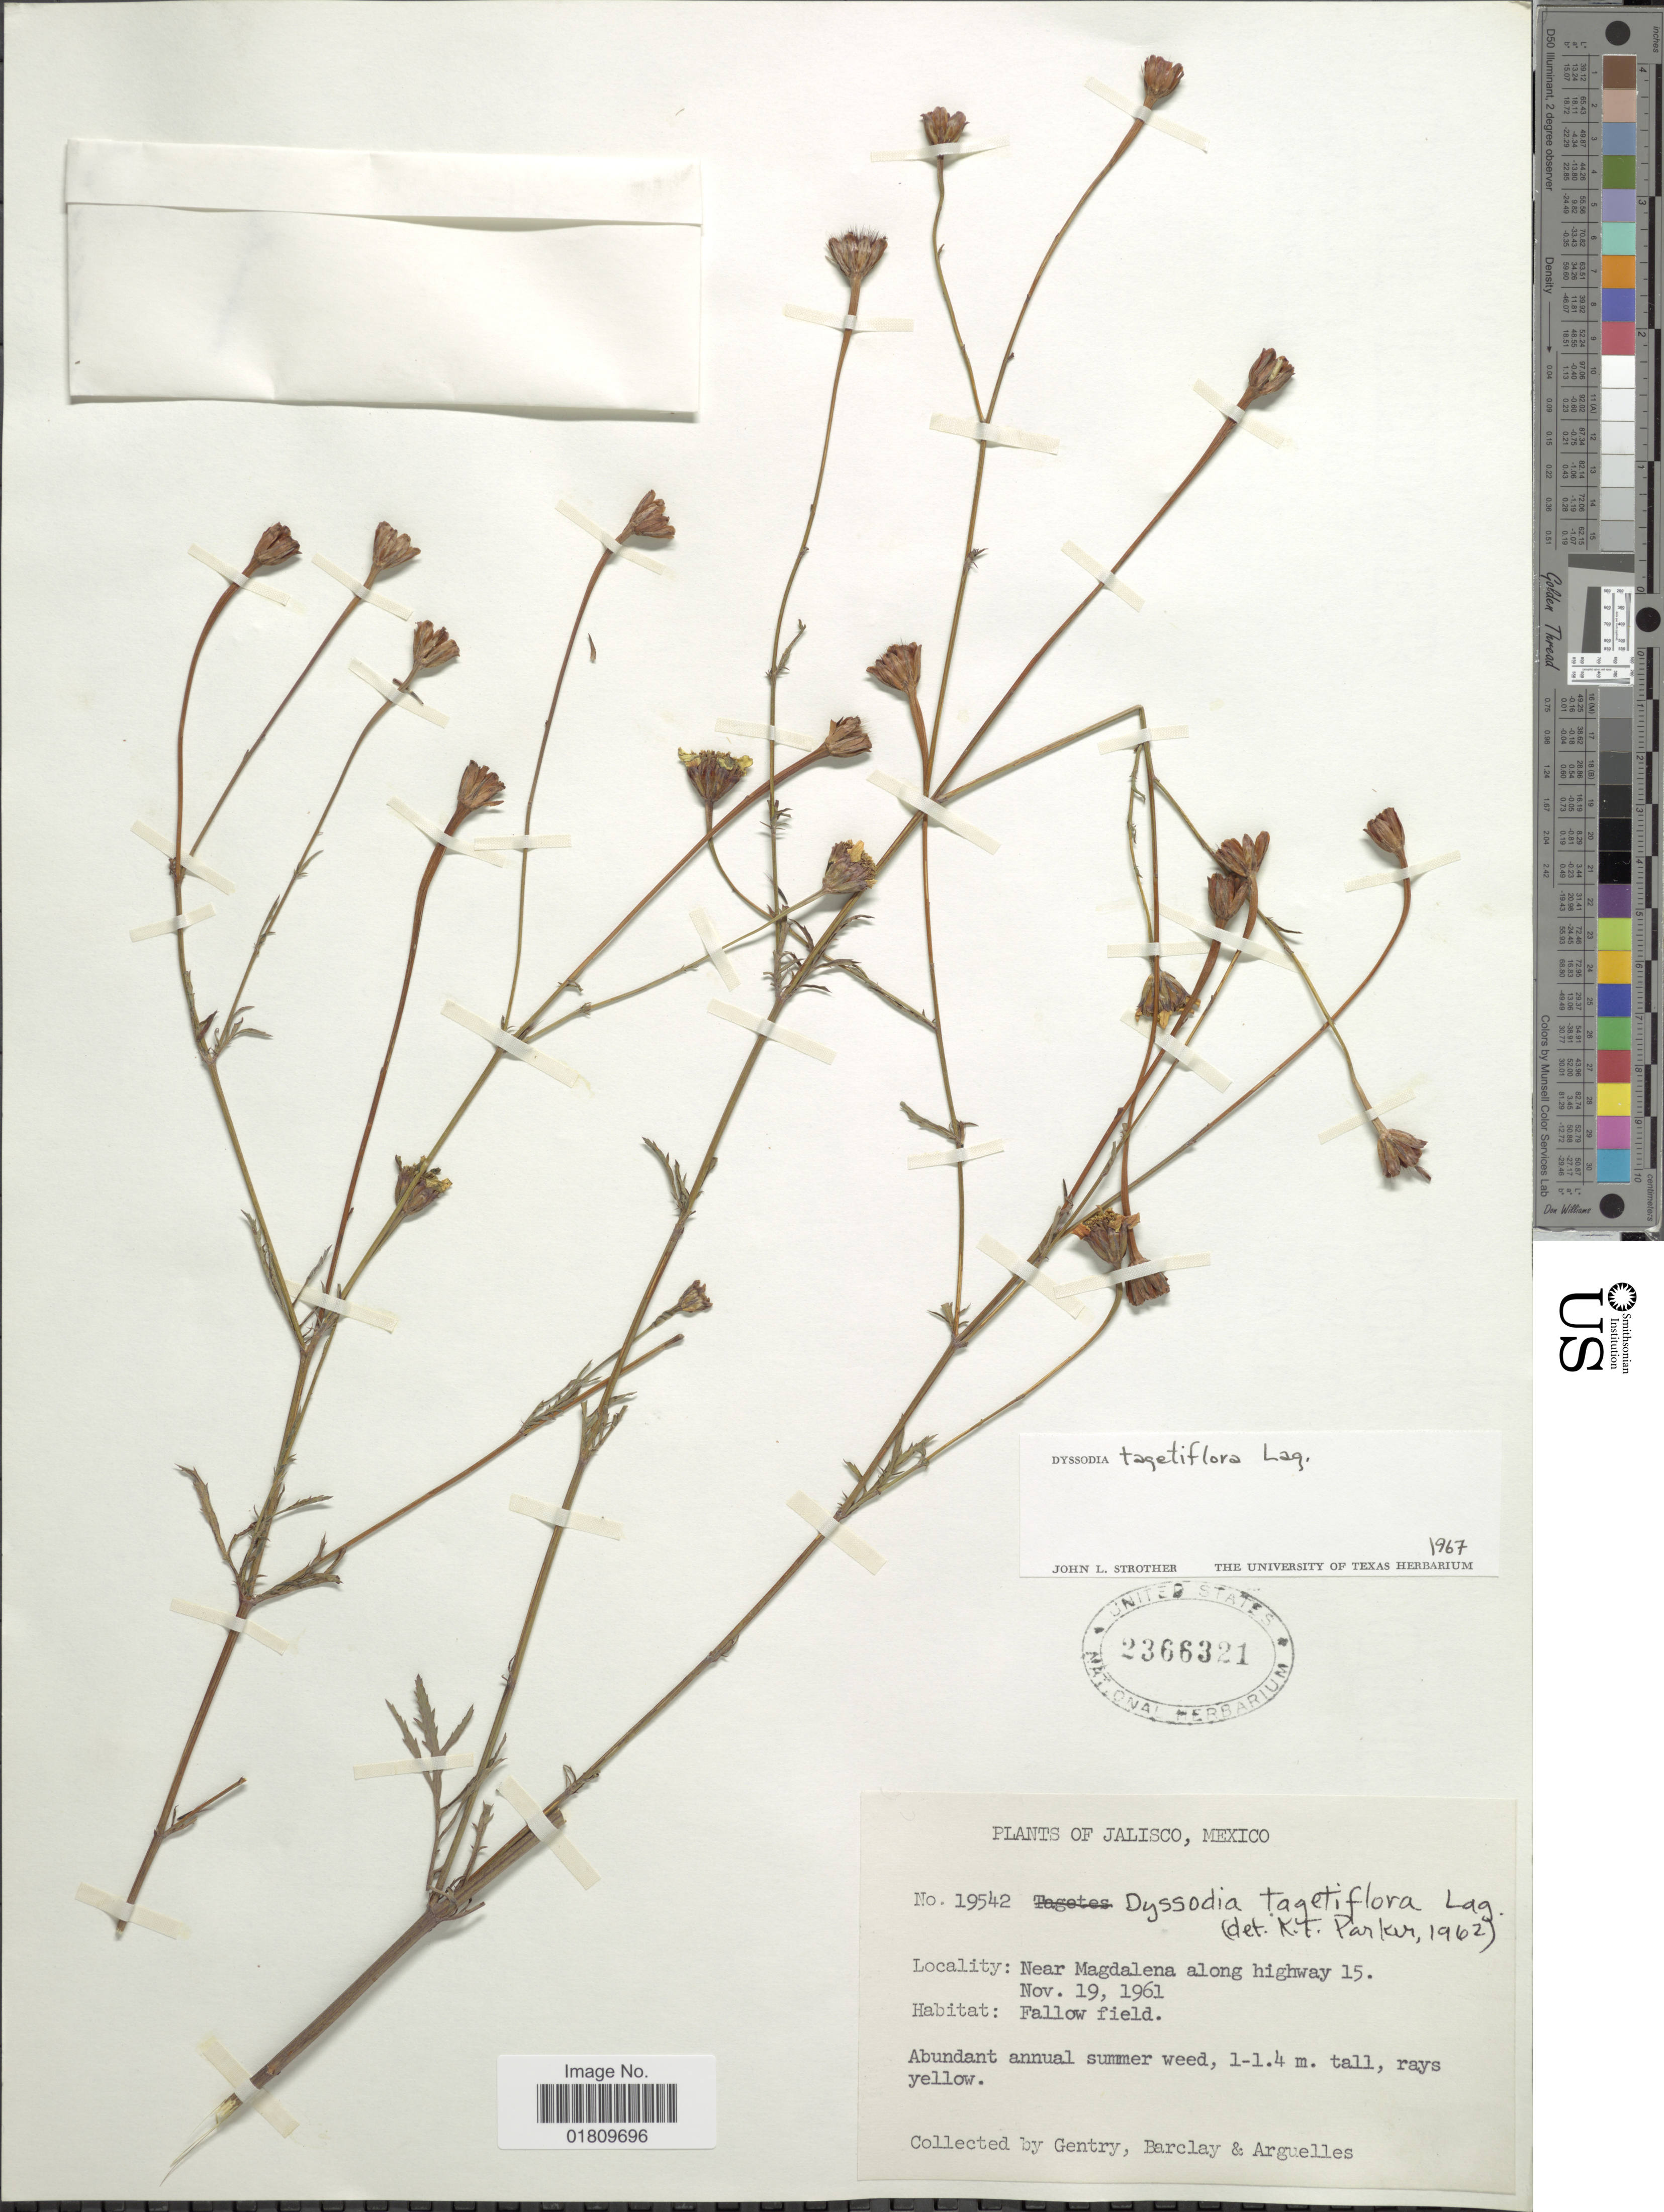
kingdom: Plantae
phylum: Tracheophyta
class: Magnoliopsida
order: Asterales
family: Asteraceae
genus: Dyssodia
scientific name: Dyssodia tagetiflora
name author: Lag.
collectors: Gentry, --, -- Barclay & Arguelles, --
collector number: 19542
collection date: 1961-11-19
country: Mexico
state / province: Jalisco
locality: Near Magdalena along highway 15, Fallow field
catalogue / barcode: US 2366321